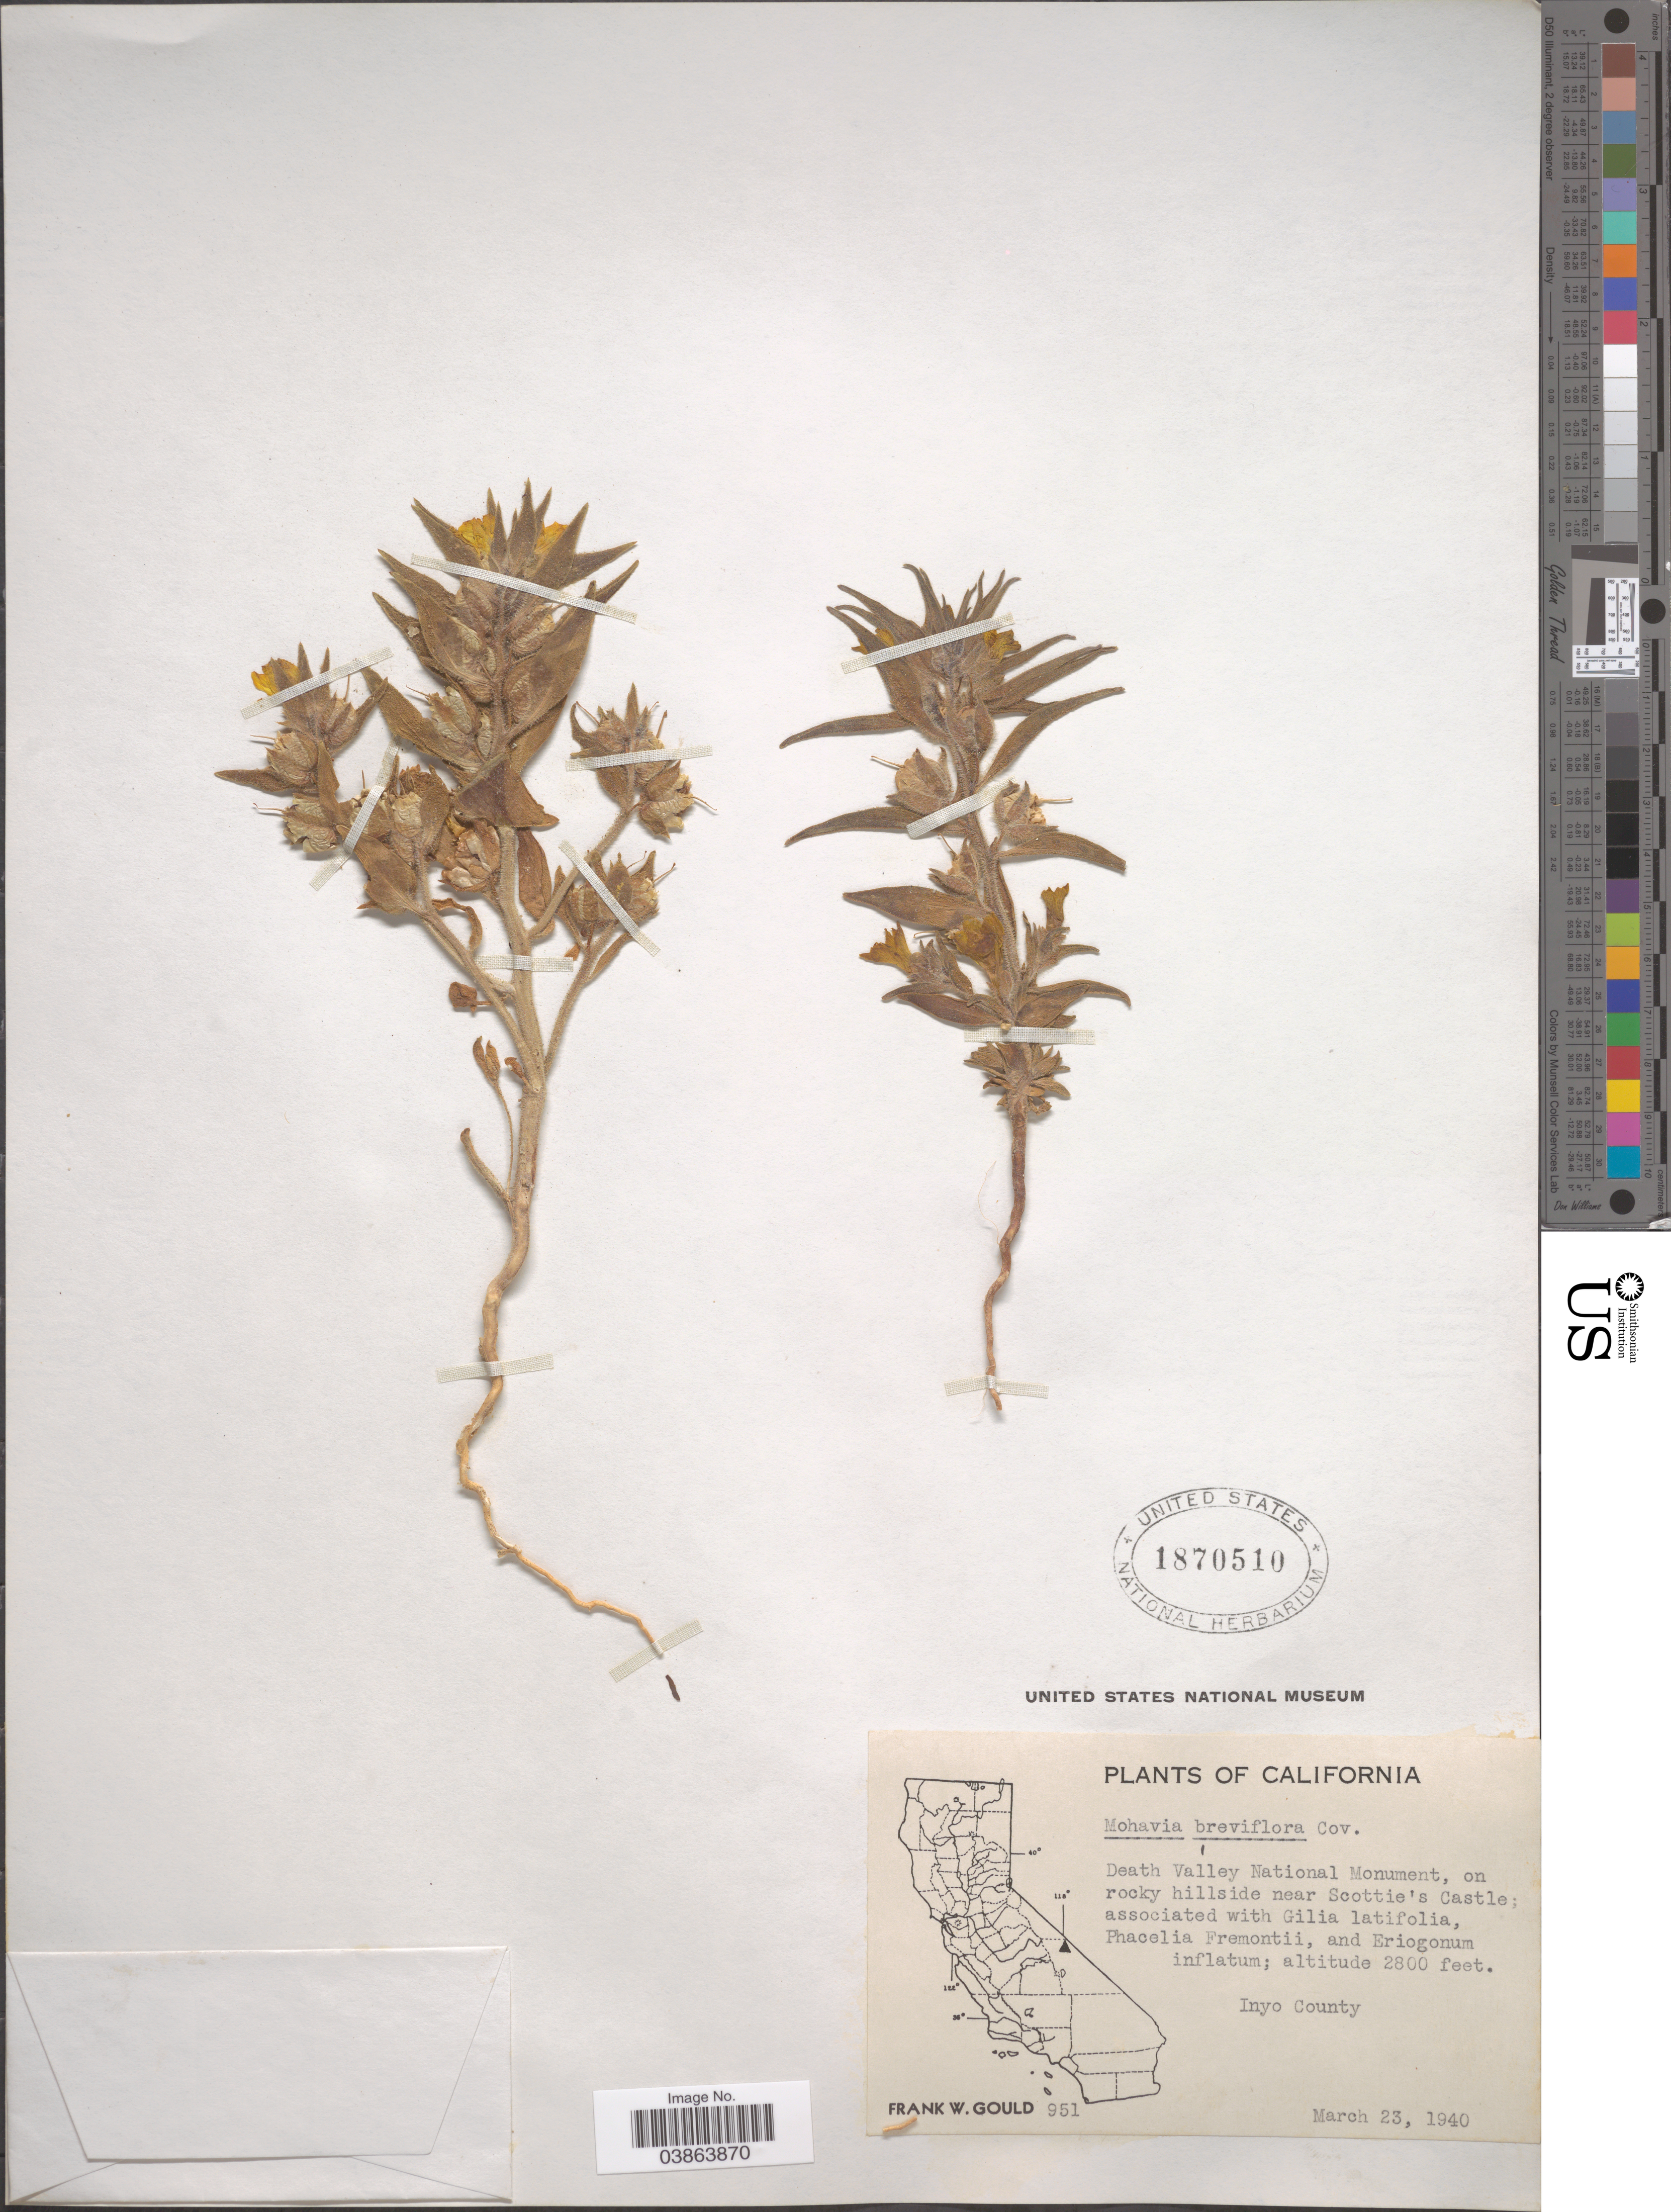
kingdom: Plantae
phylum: Tracheophyta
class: Magnoliopsida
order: Lamiales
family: Plantaginaceae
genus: Mohavea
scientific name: Mohavea breviflora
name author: Coville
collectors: F. W. Gould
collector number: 951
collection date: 1940-03-23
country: United States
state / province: California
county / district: Inyo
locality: Death Valley National Monument, on rocky hillside near Scottie's Castle. Inyo County.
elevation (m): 853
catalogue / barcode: US 1870510